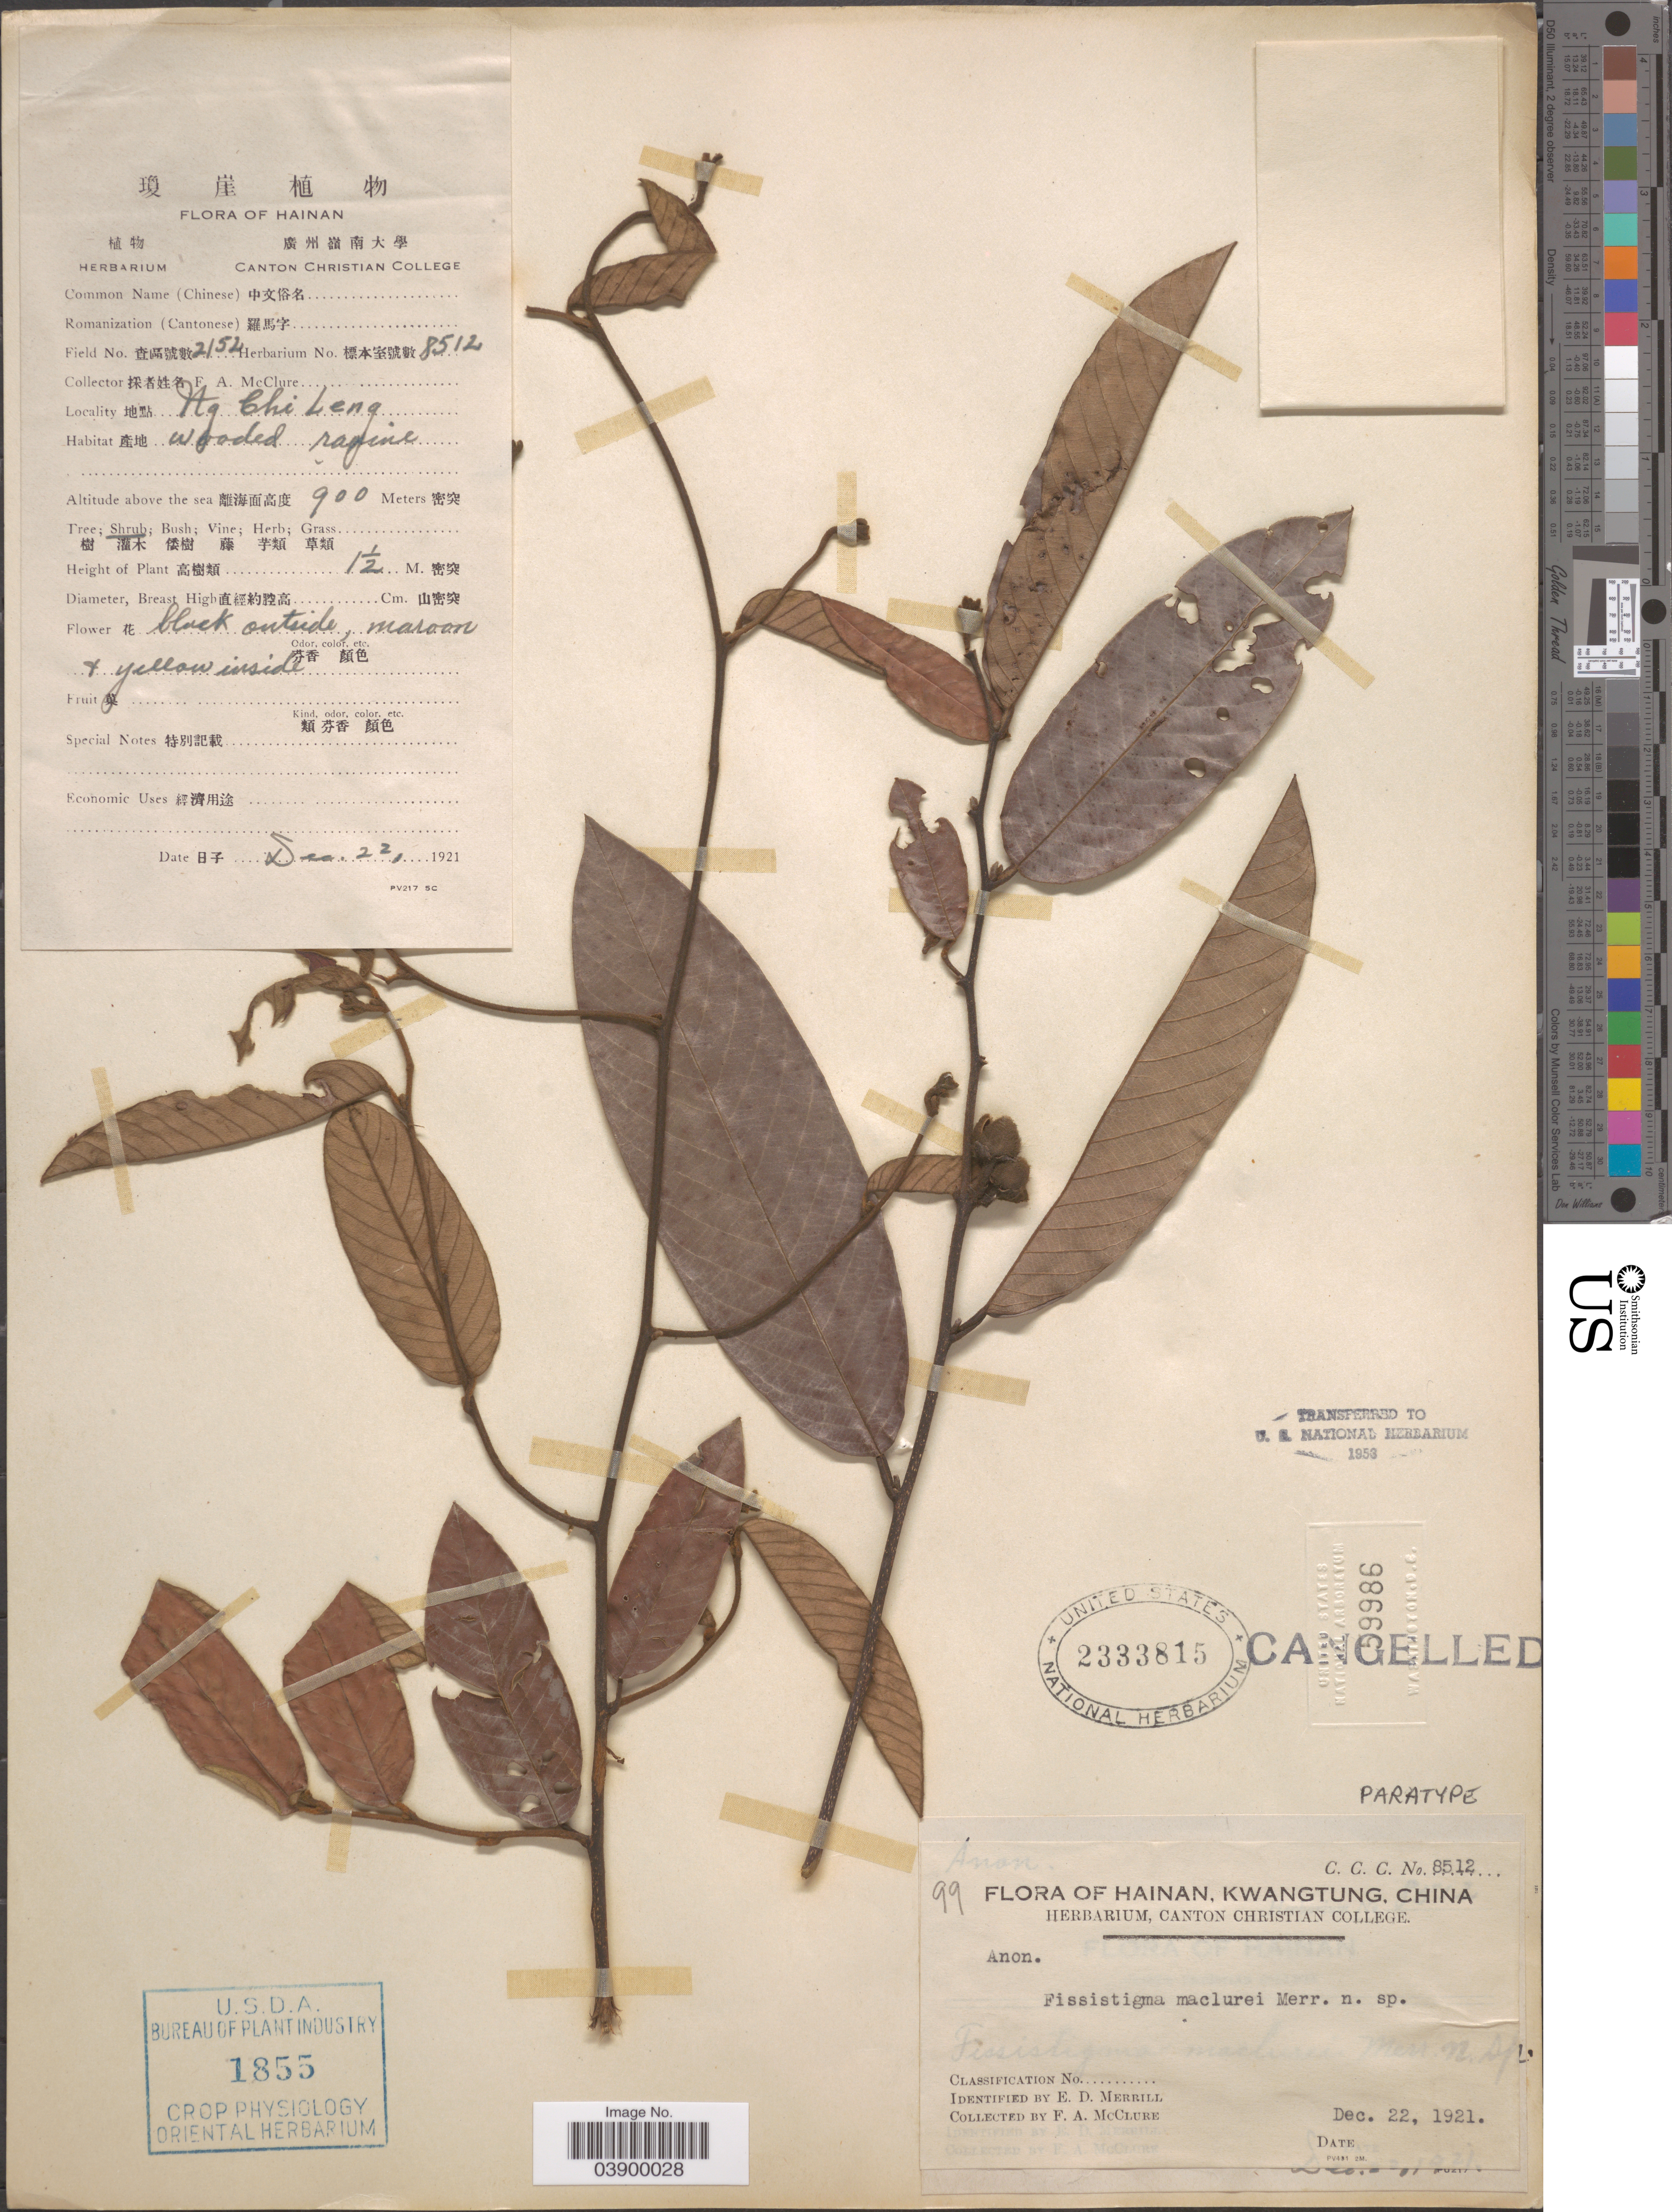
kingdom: Plantae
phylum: Tracheophyta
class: Magnoliopsida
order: Magnoliales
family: Annonaceae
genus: Fissistigma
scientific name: Fissistigma maclurei Merr. nom. illeg. hom.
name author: Merr.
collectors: F. A. McClure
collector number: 2154/8512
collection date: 1921-12-22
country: China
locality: Ng Chi Leng. Hainan, Kwangtung.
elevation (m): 900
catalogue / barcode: US 2333815